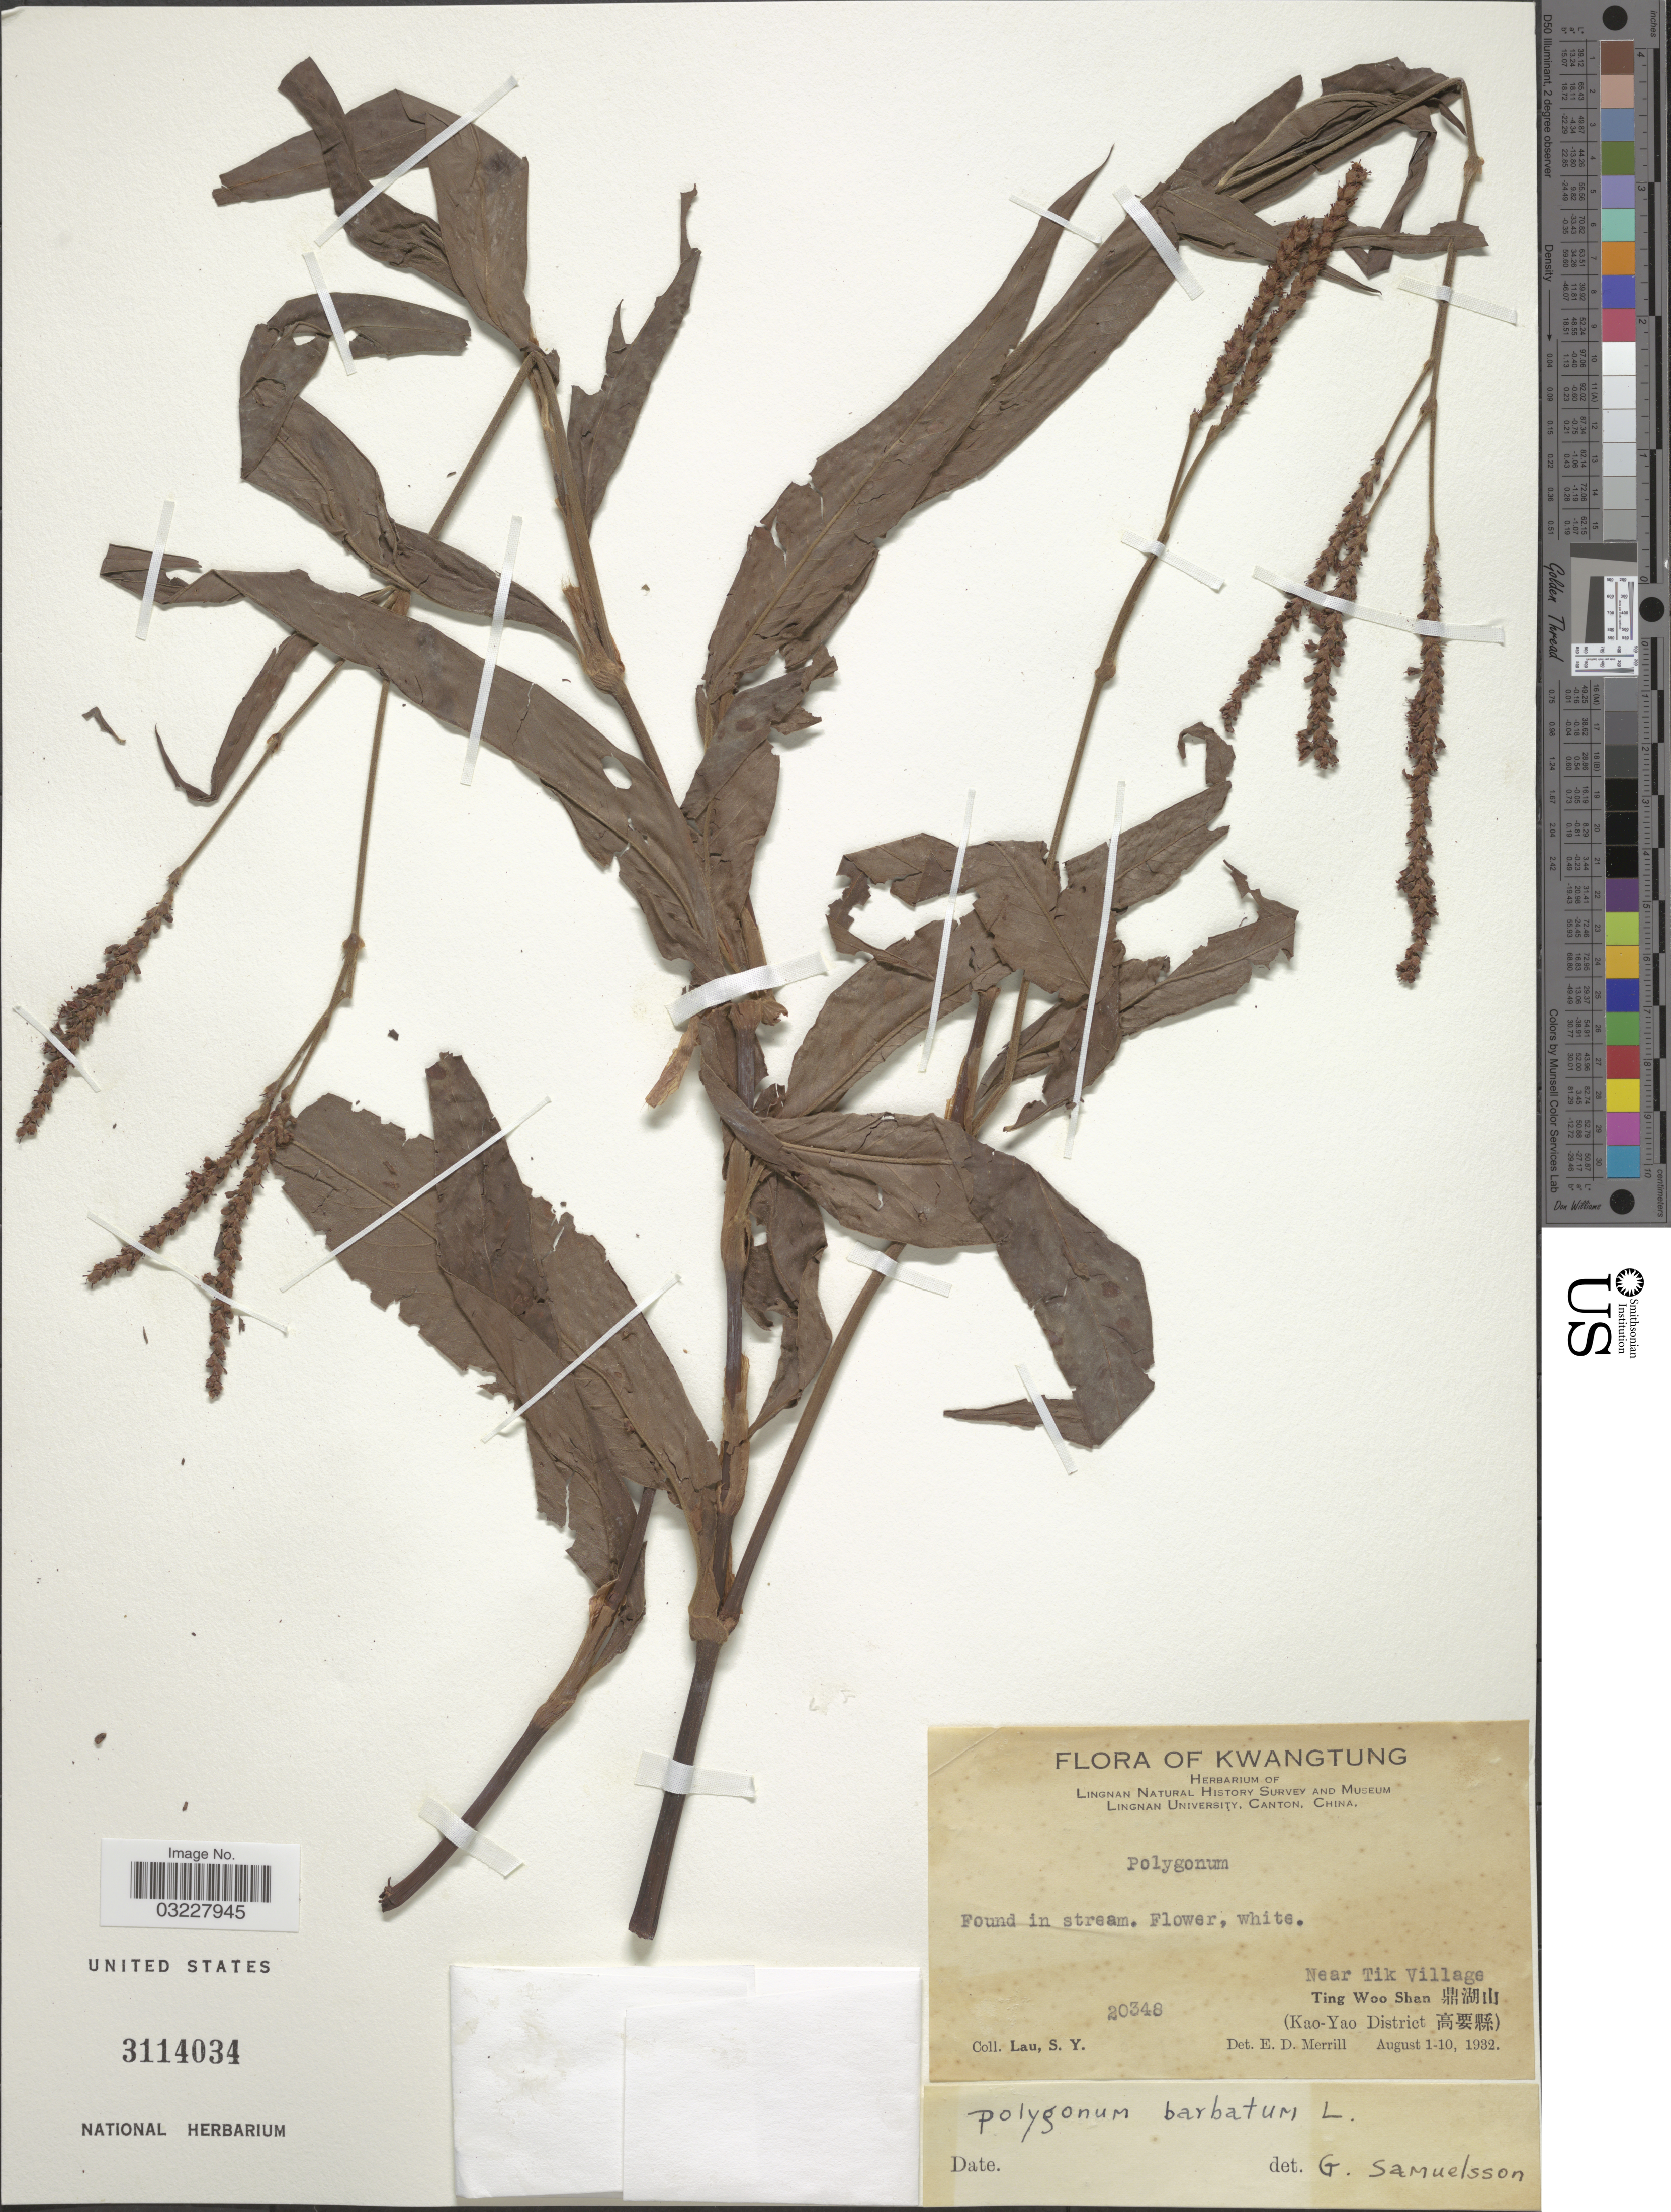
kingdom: Plantae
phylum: Tracheophyta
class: Magnoliopsida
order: Caryophyllales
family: Polygonaceae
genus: Polygonum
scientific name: Polygonum barbatum var. barbatum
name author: L.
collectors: S. Y. Lau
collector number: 20348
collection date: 1932-08-01/1932-08-10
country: China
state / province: Guangdong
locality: Kwangtung. Near Tik Village. Ting Woo Shan X. (Kao-Yao District X).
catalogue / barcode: US 3114034